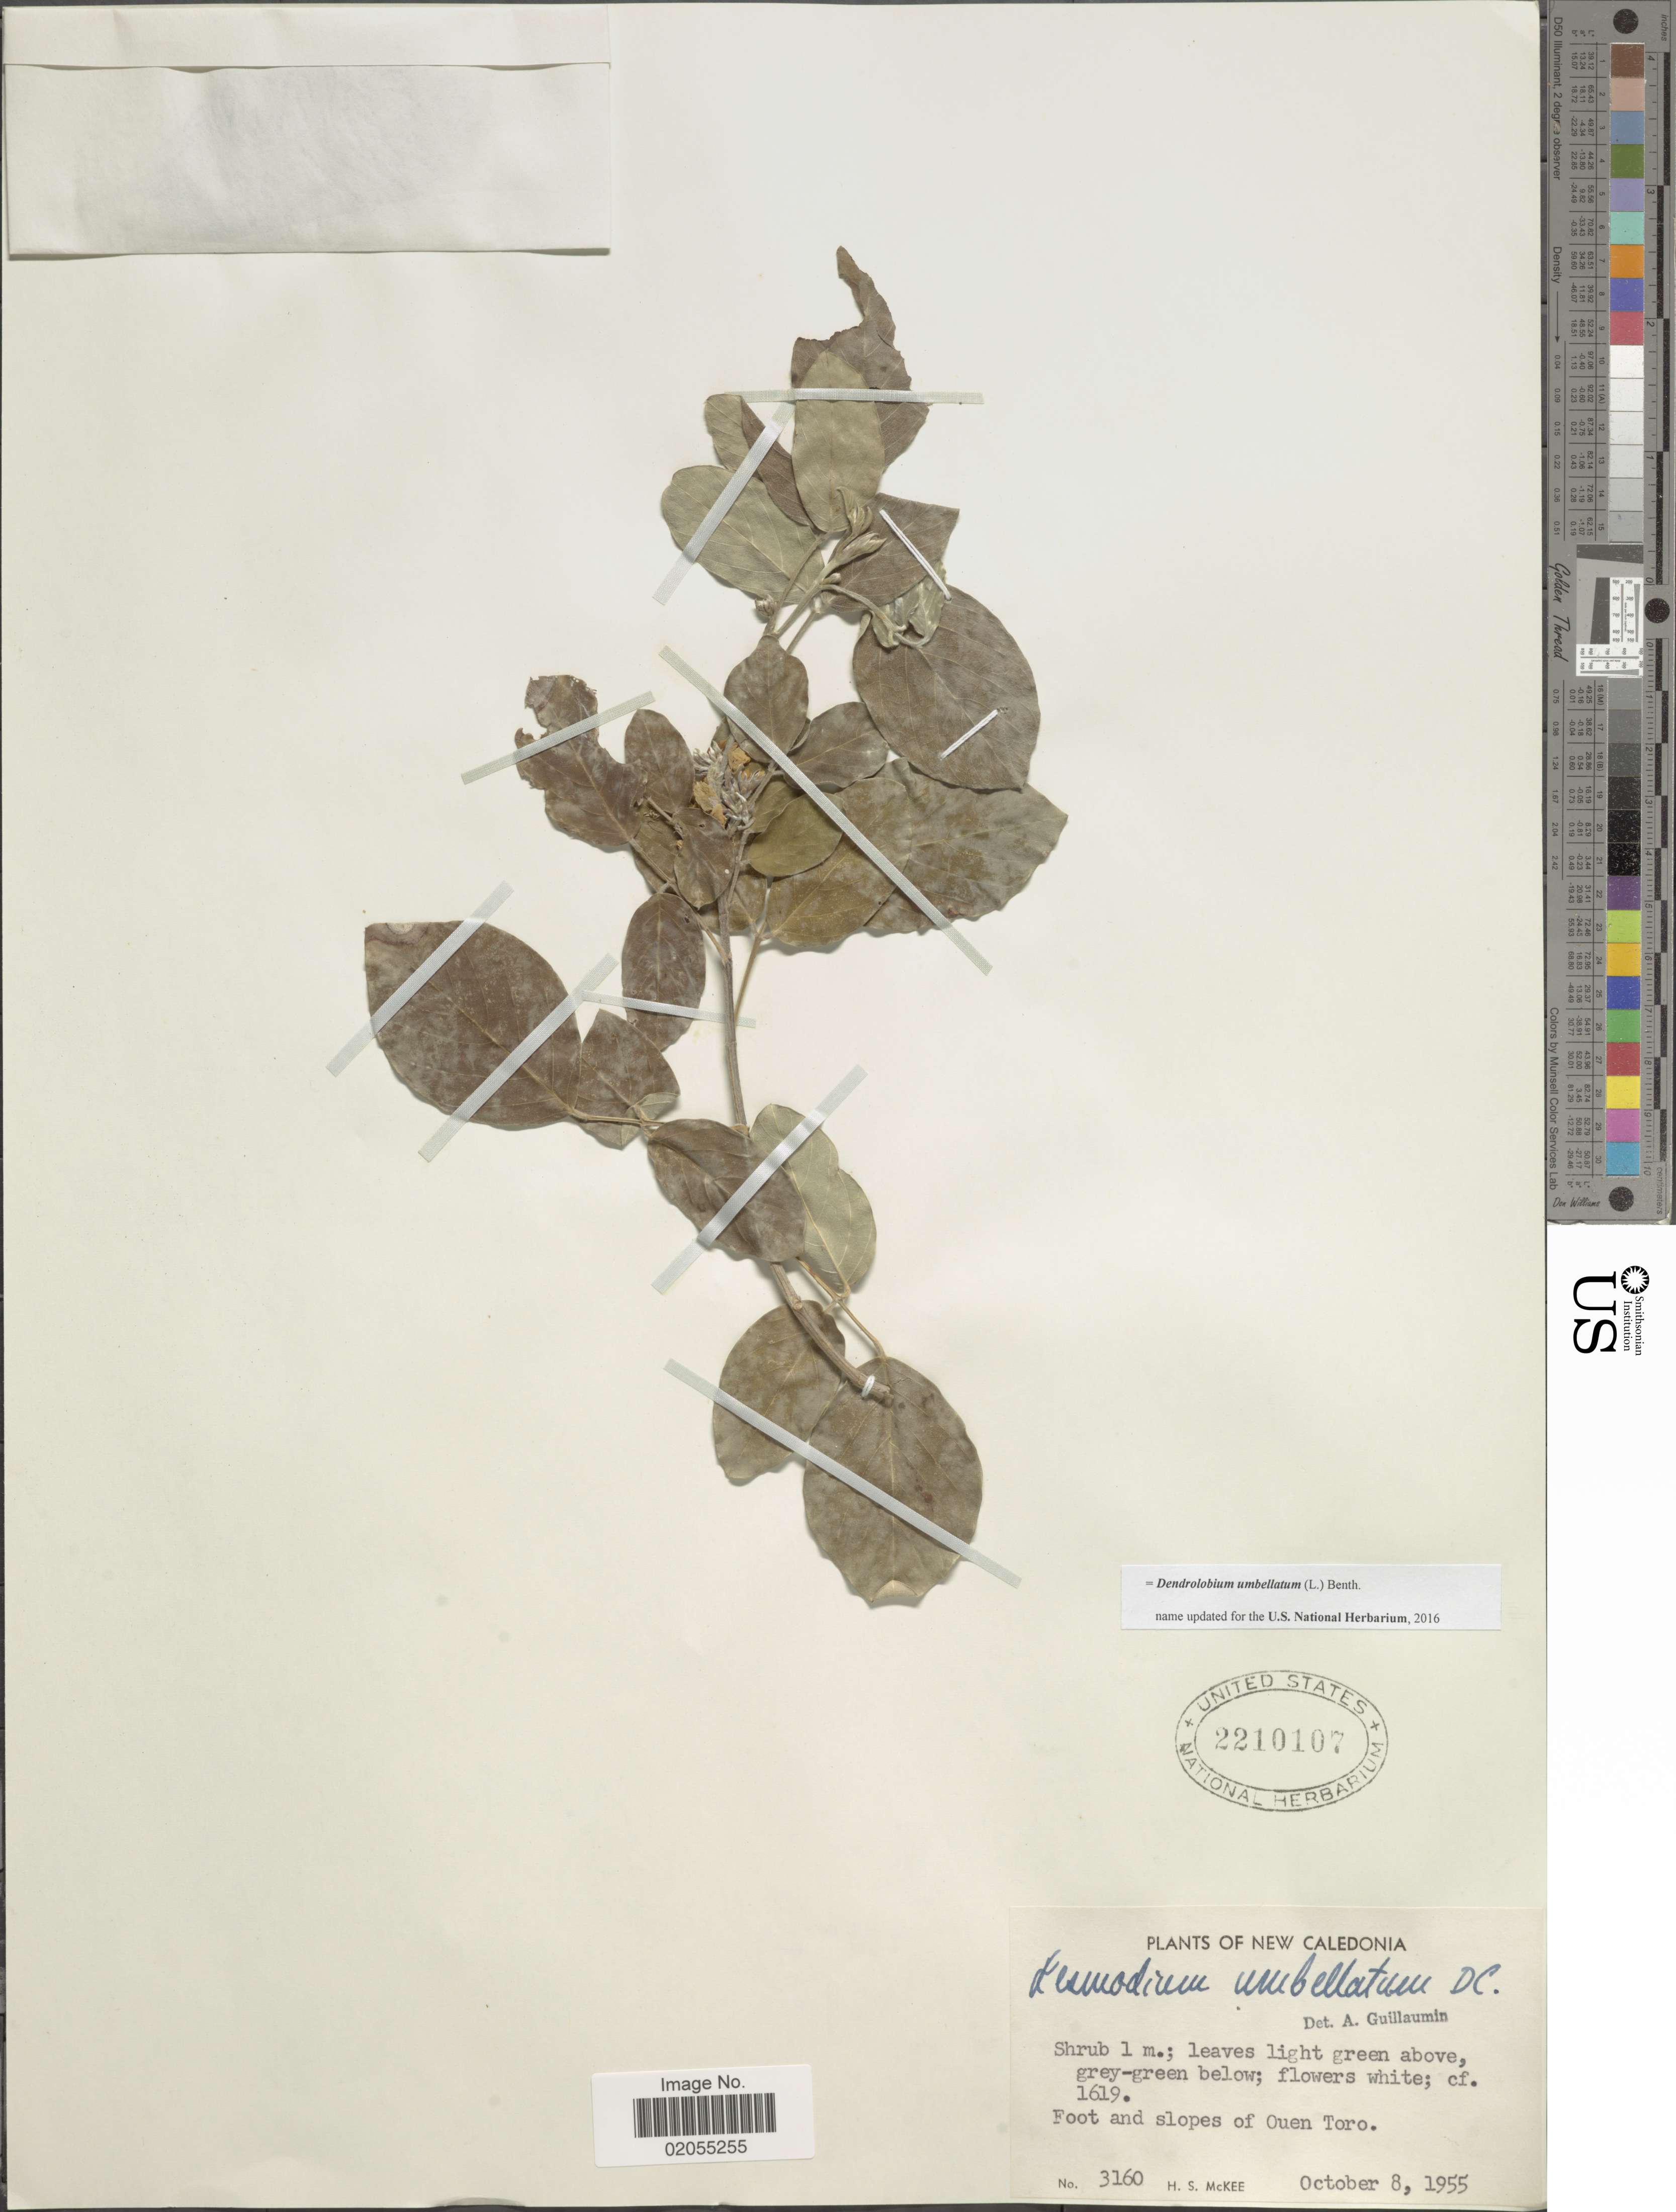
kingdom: Plantae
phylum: Tracheophyta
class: Magnoliopsida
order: Fabales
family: Fabaceae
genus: Dendrolobium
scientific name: Dendrolobium umbellatum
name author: (L.) Benth.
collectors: H. S. McKee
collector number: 3160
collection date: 1955-10-08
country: New Caledonia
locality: Foot and slopes of Ouen Toro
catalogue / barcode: US 2210107